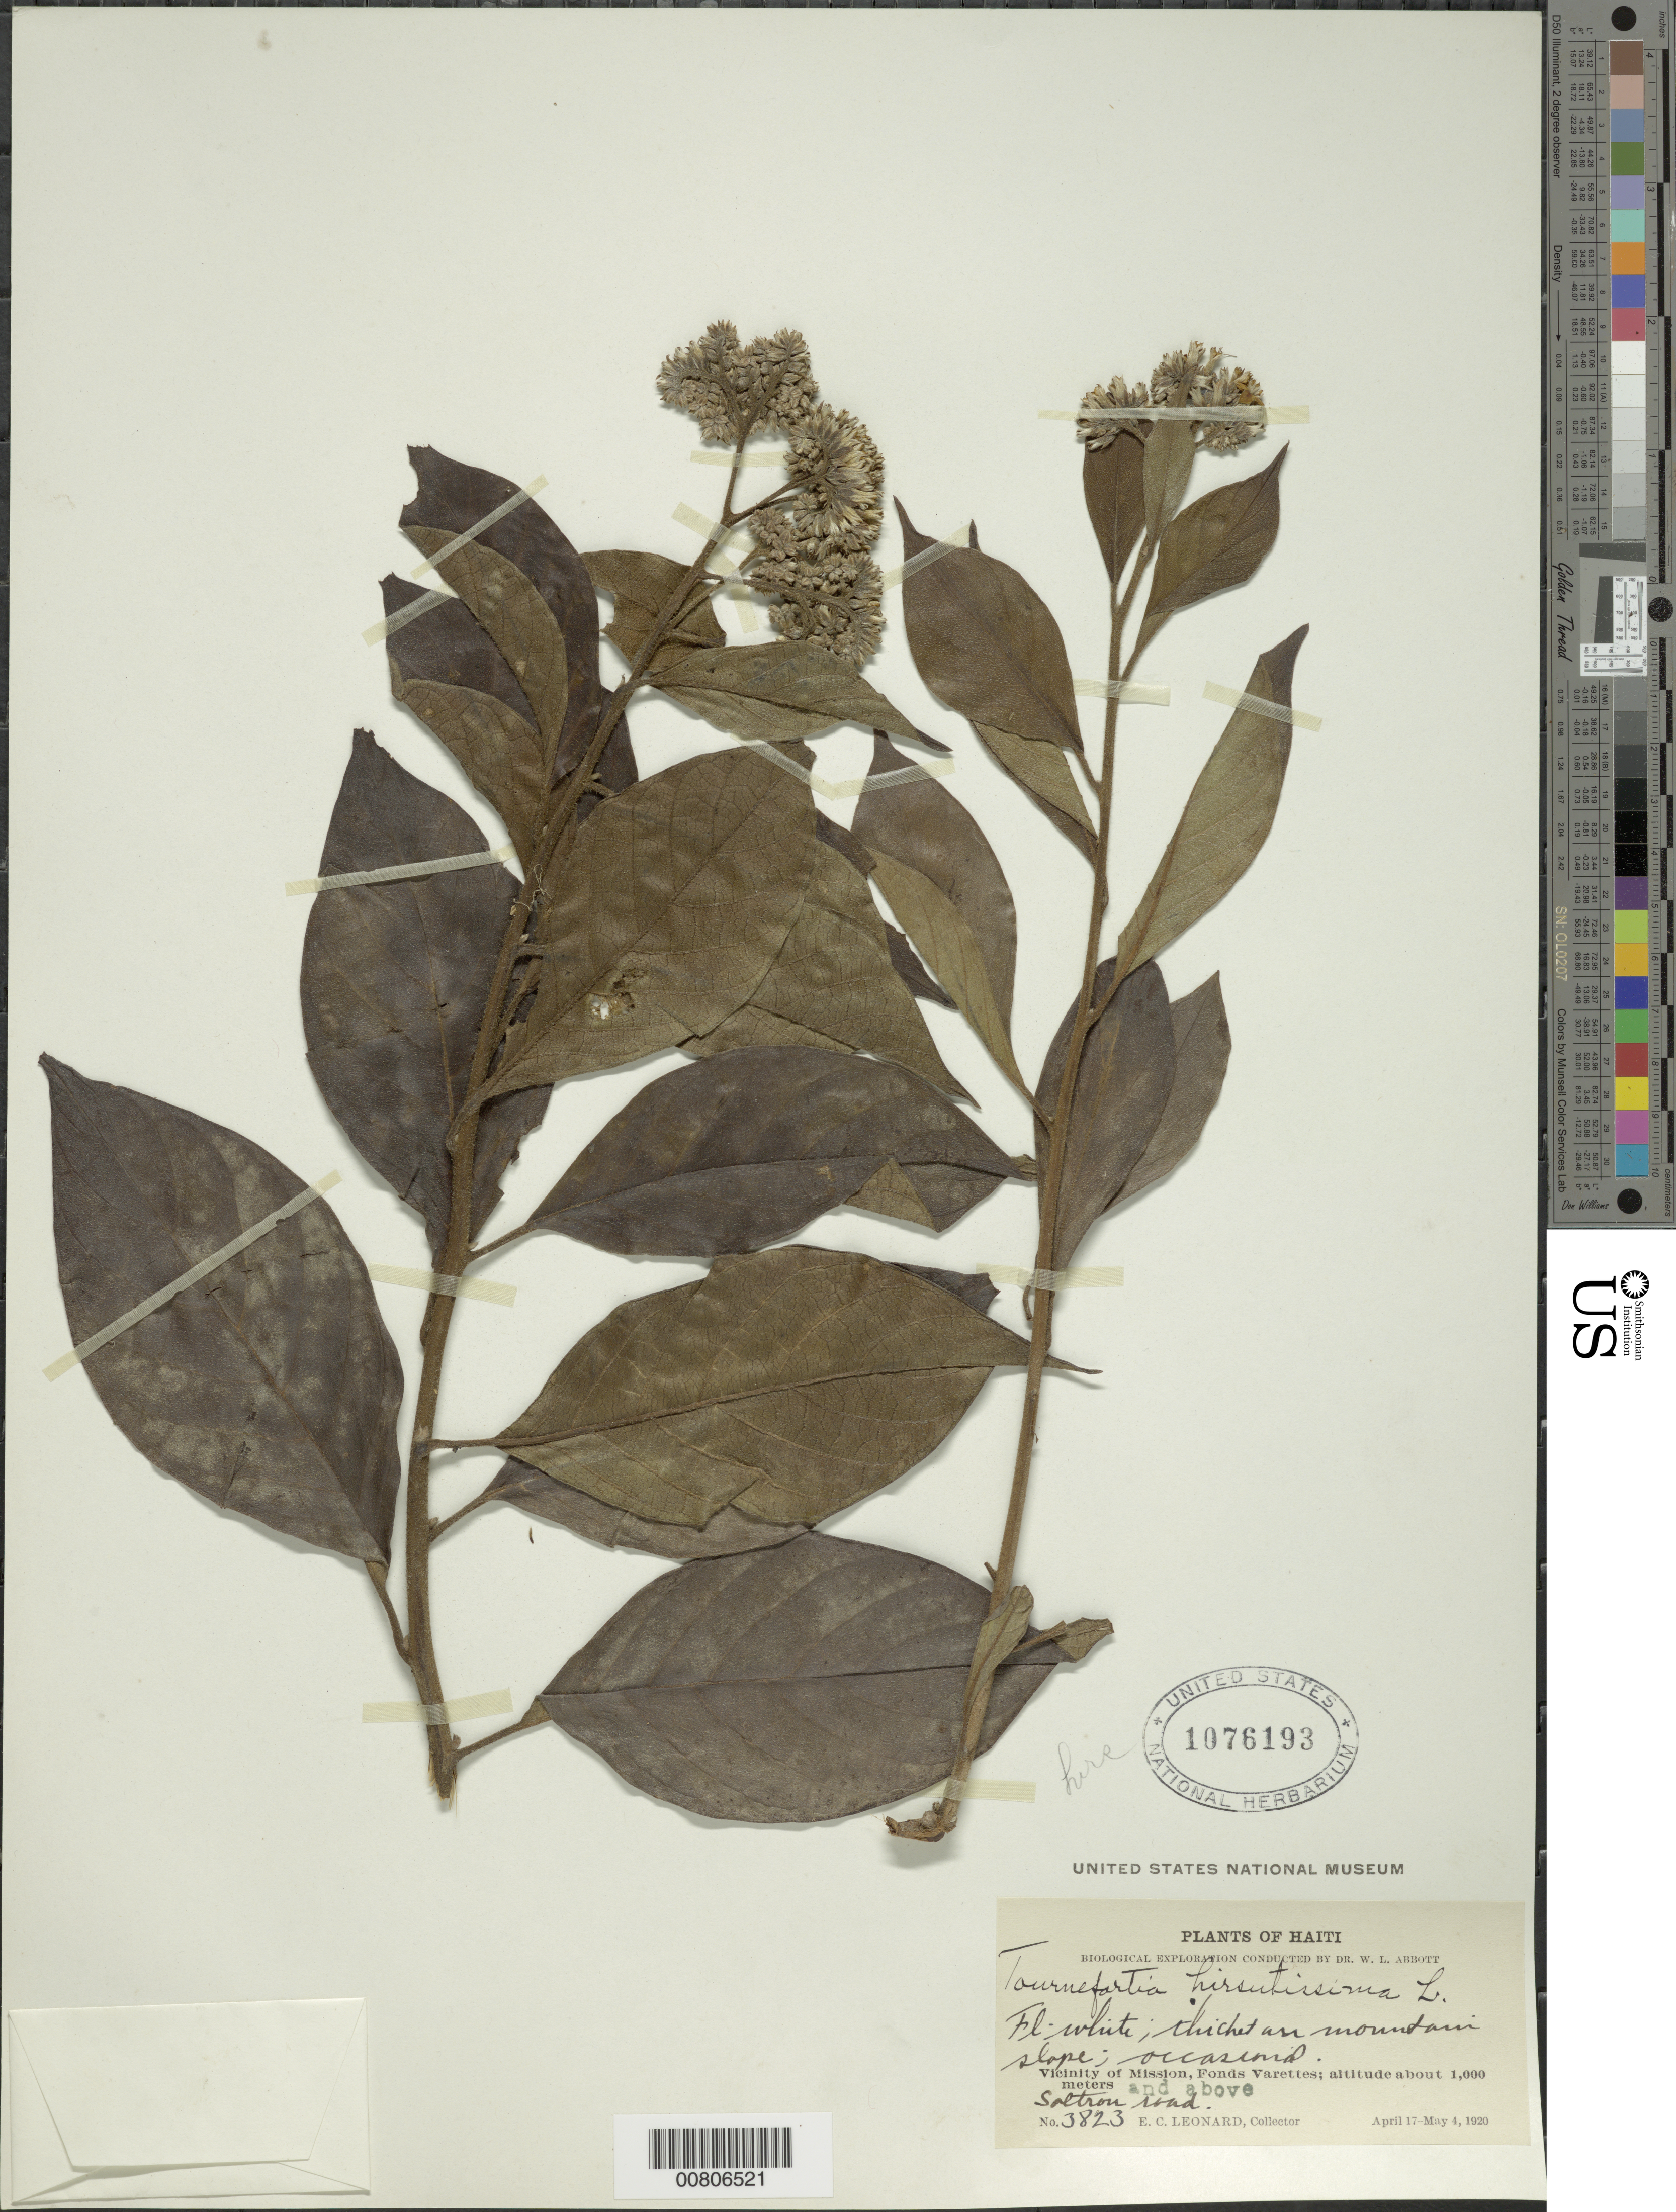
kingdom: Plantae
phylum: Tracheophyta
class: Magnoliopsida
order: Boraginales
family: Heliotropiaceae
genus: Tournefortia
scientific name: Tournefortia hirsutissima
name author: L.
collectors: E. C. Leonard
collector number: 3823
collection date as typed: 17 Apr 1920 to 04 May 1920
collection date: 1920-04-17/1920-05-04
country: Haiti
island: Hispaniola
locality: Mission vicinity, Fonds Varettes, Saltron Road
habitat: Thicket on mountain slope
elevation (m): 1000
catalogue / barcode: US 1076193